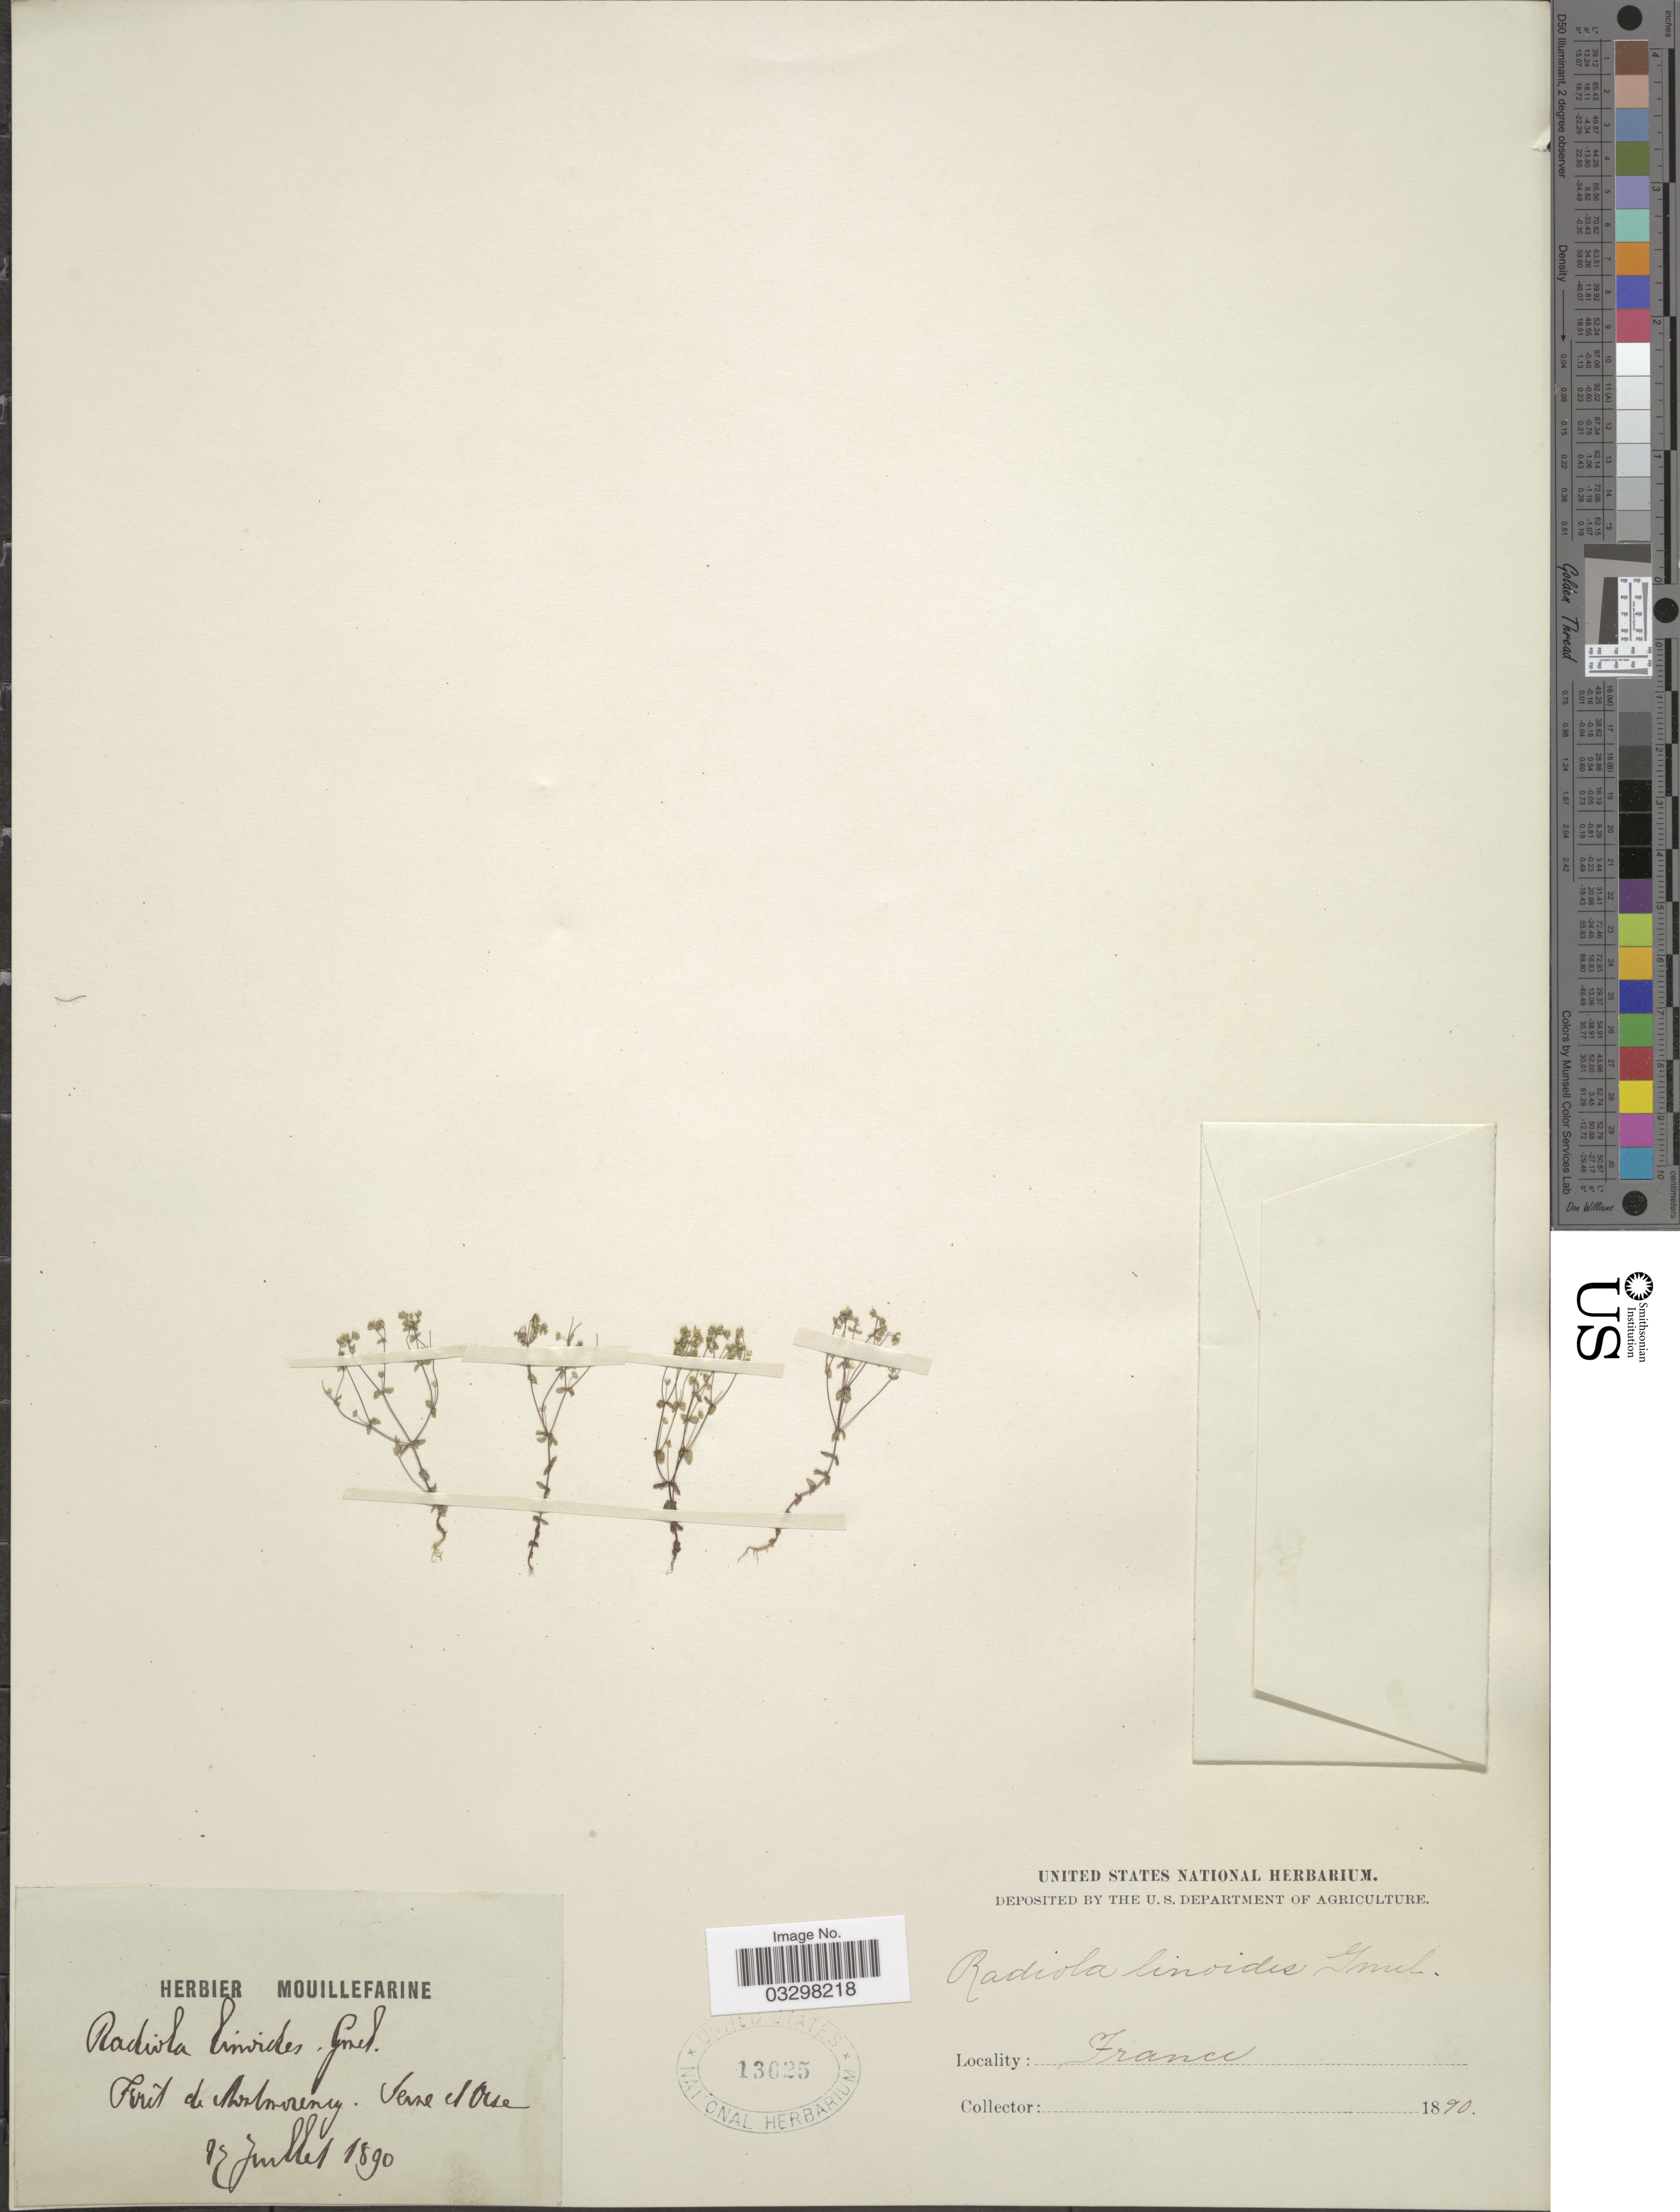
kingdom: Plantae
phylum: Tracheophyta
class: Magnoliopsida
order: Malpighiales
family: Linaceae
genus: Radiola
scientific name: Radiola linoides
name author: Roth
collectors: ex herb. Mouillefarine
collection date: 1890-07-17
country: France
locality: foret de Montmorency. Seine & Oise.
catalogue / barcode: US 13625